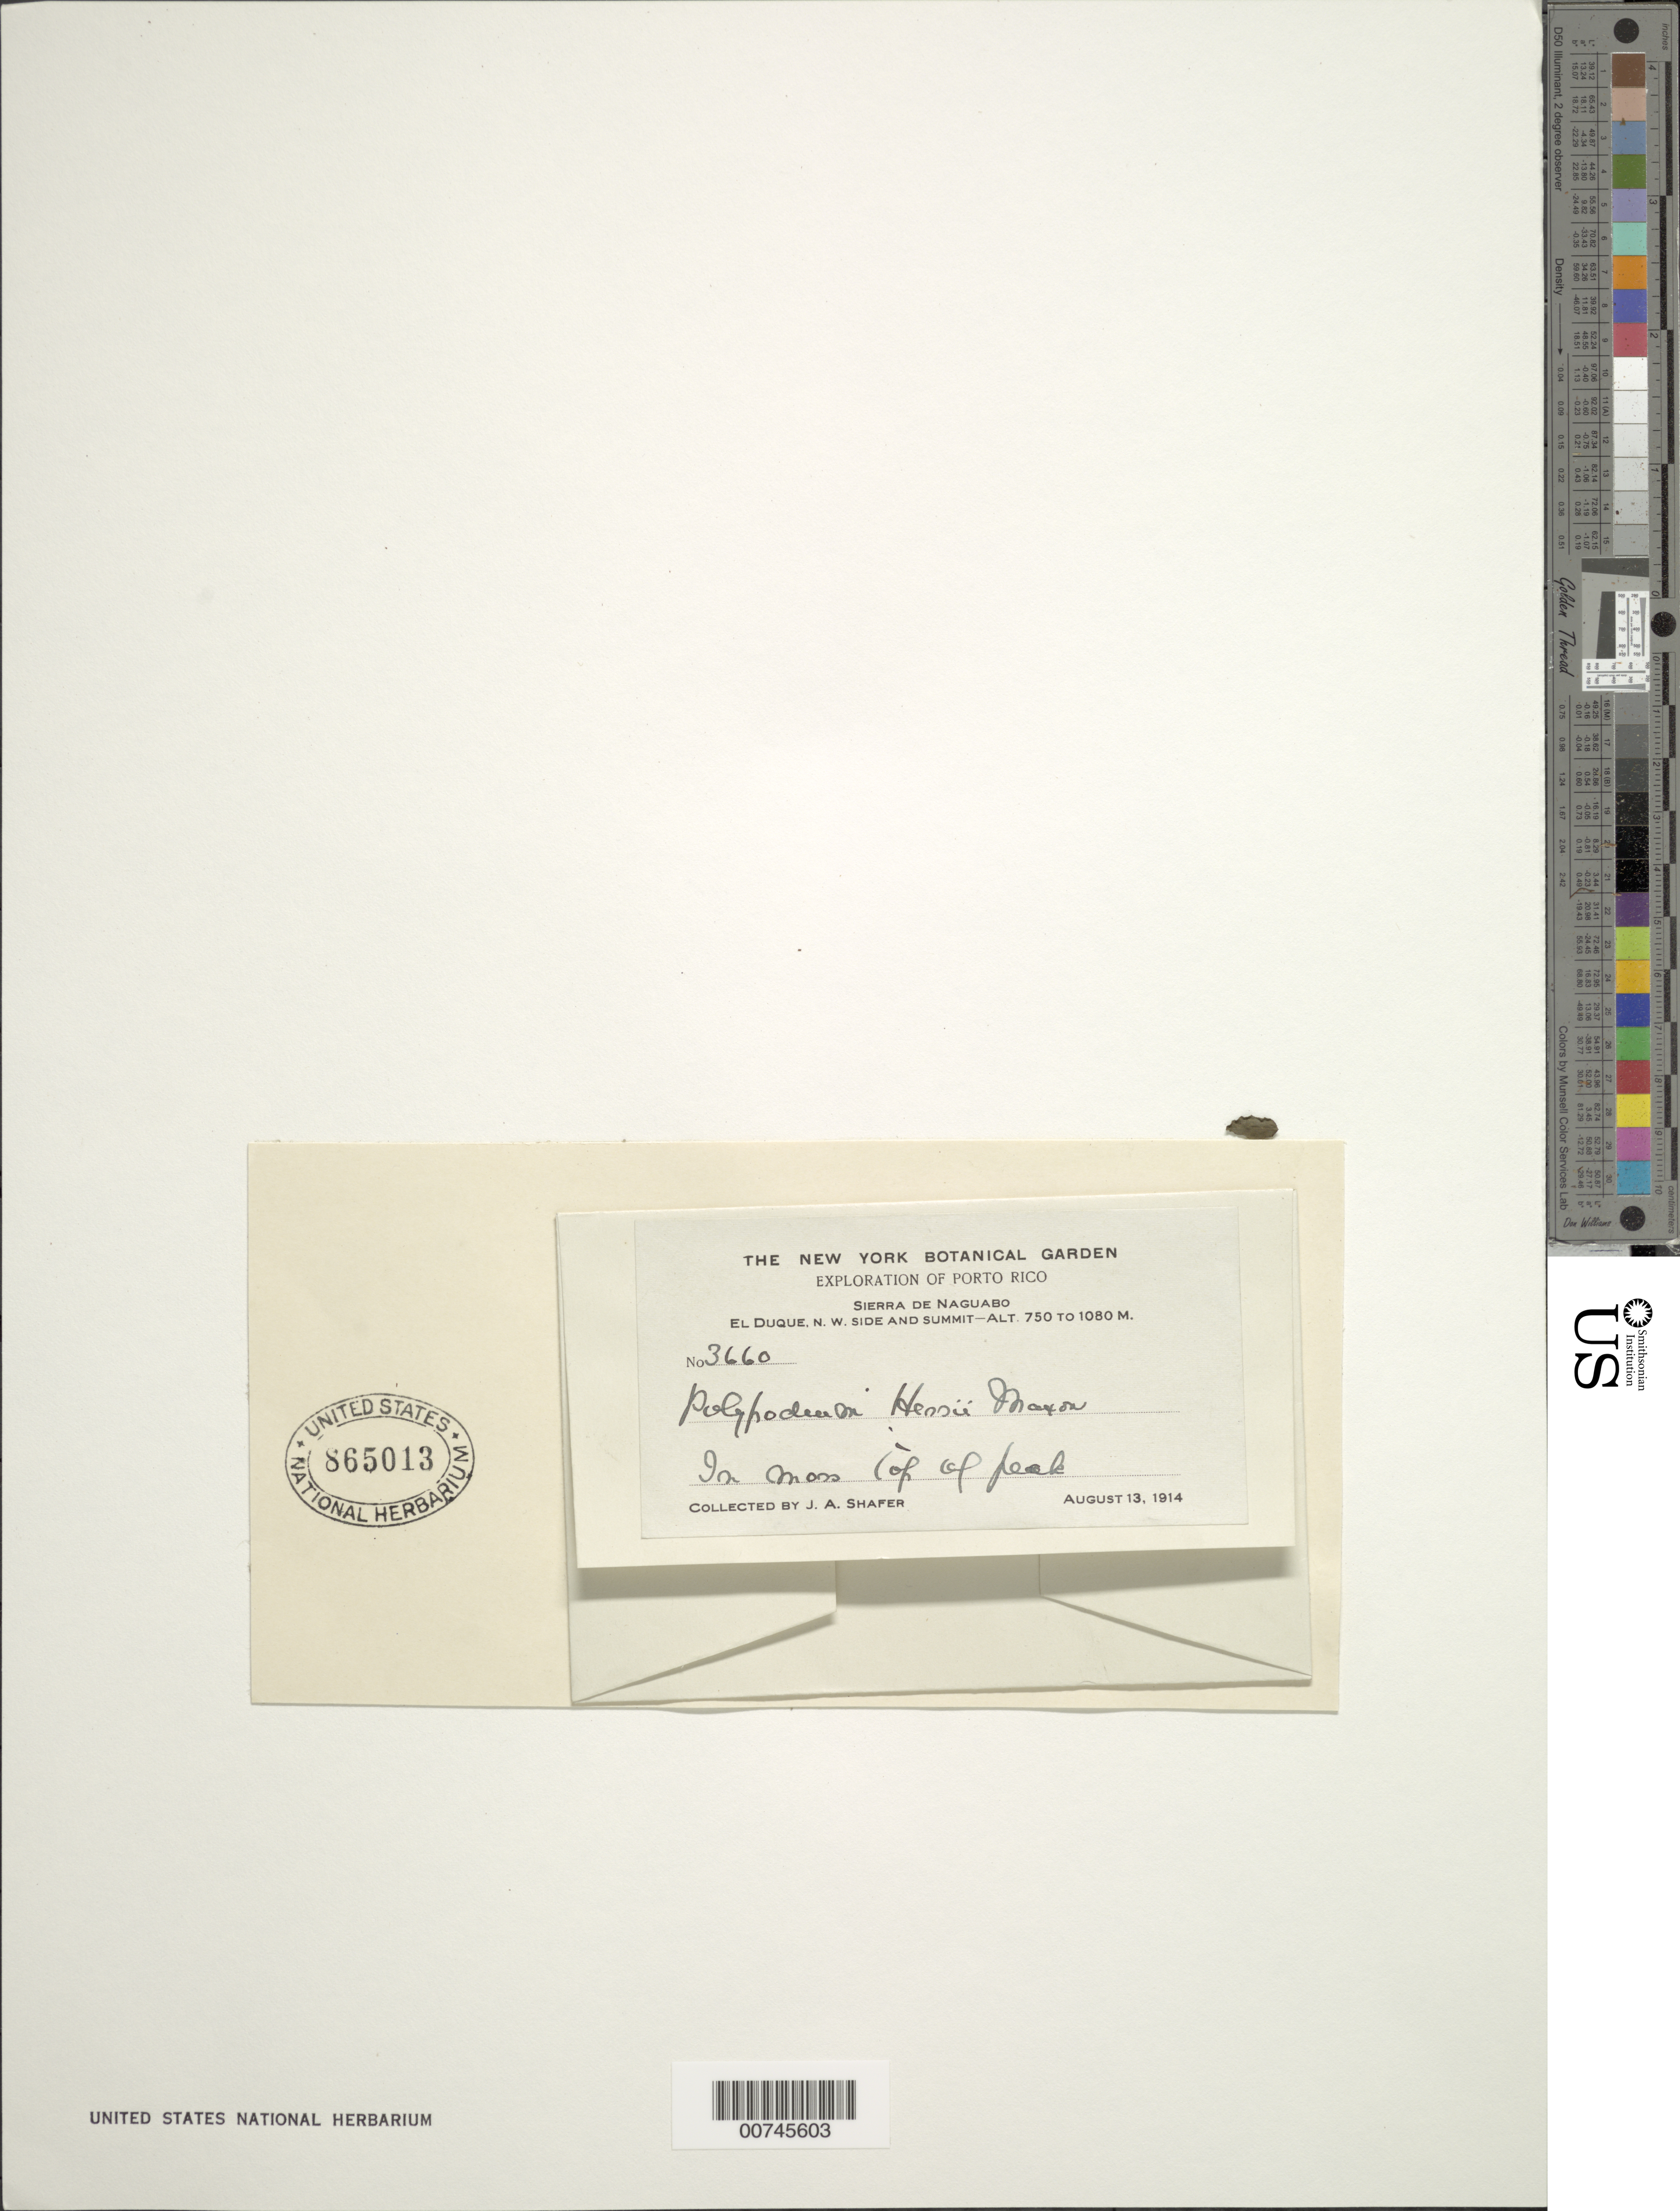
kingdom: Plantae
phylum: Tracheophyta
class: Polypodiopsida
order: Polypodiales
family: Polypodiaceae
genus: Grammitis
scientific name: Grammitis limbata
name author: Fée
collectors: J. A. Shafer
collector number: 3660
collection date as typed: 13 Aug 1914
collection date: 1914-08-13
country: Puerto Rico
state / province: Naguabo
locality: Sierra de Naguabo, El Duque NW side and summit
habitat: In moss top of peak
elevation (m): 750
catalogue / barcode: US 865013